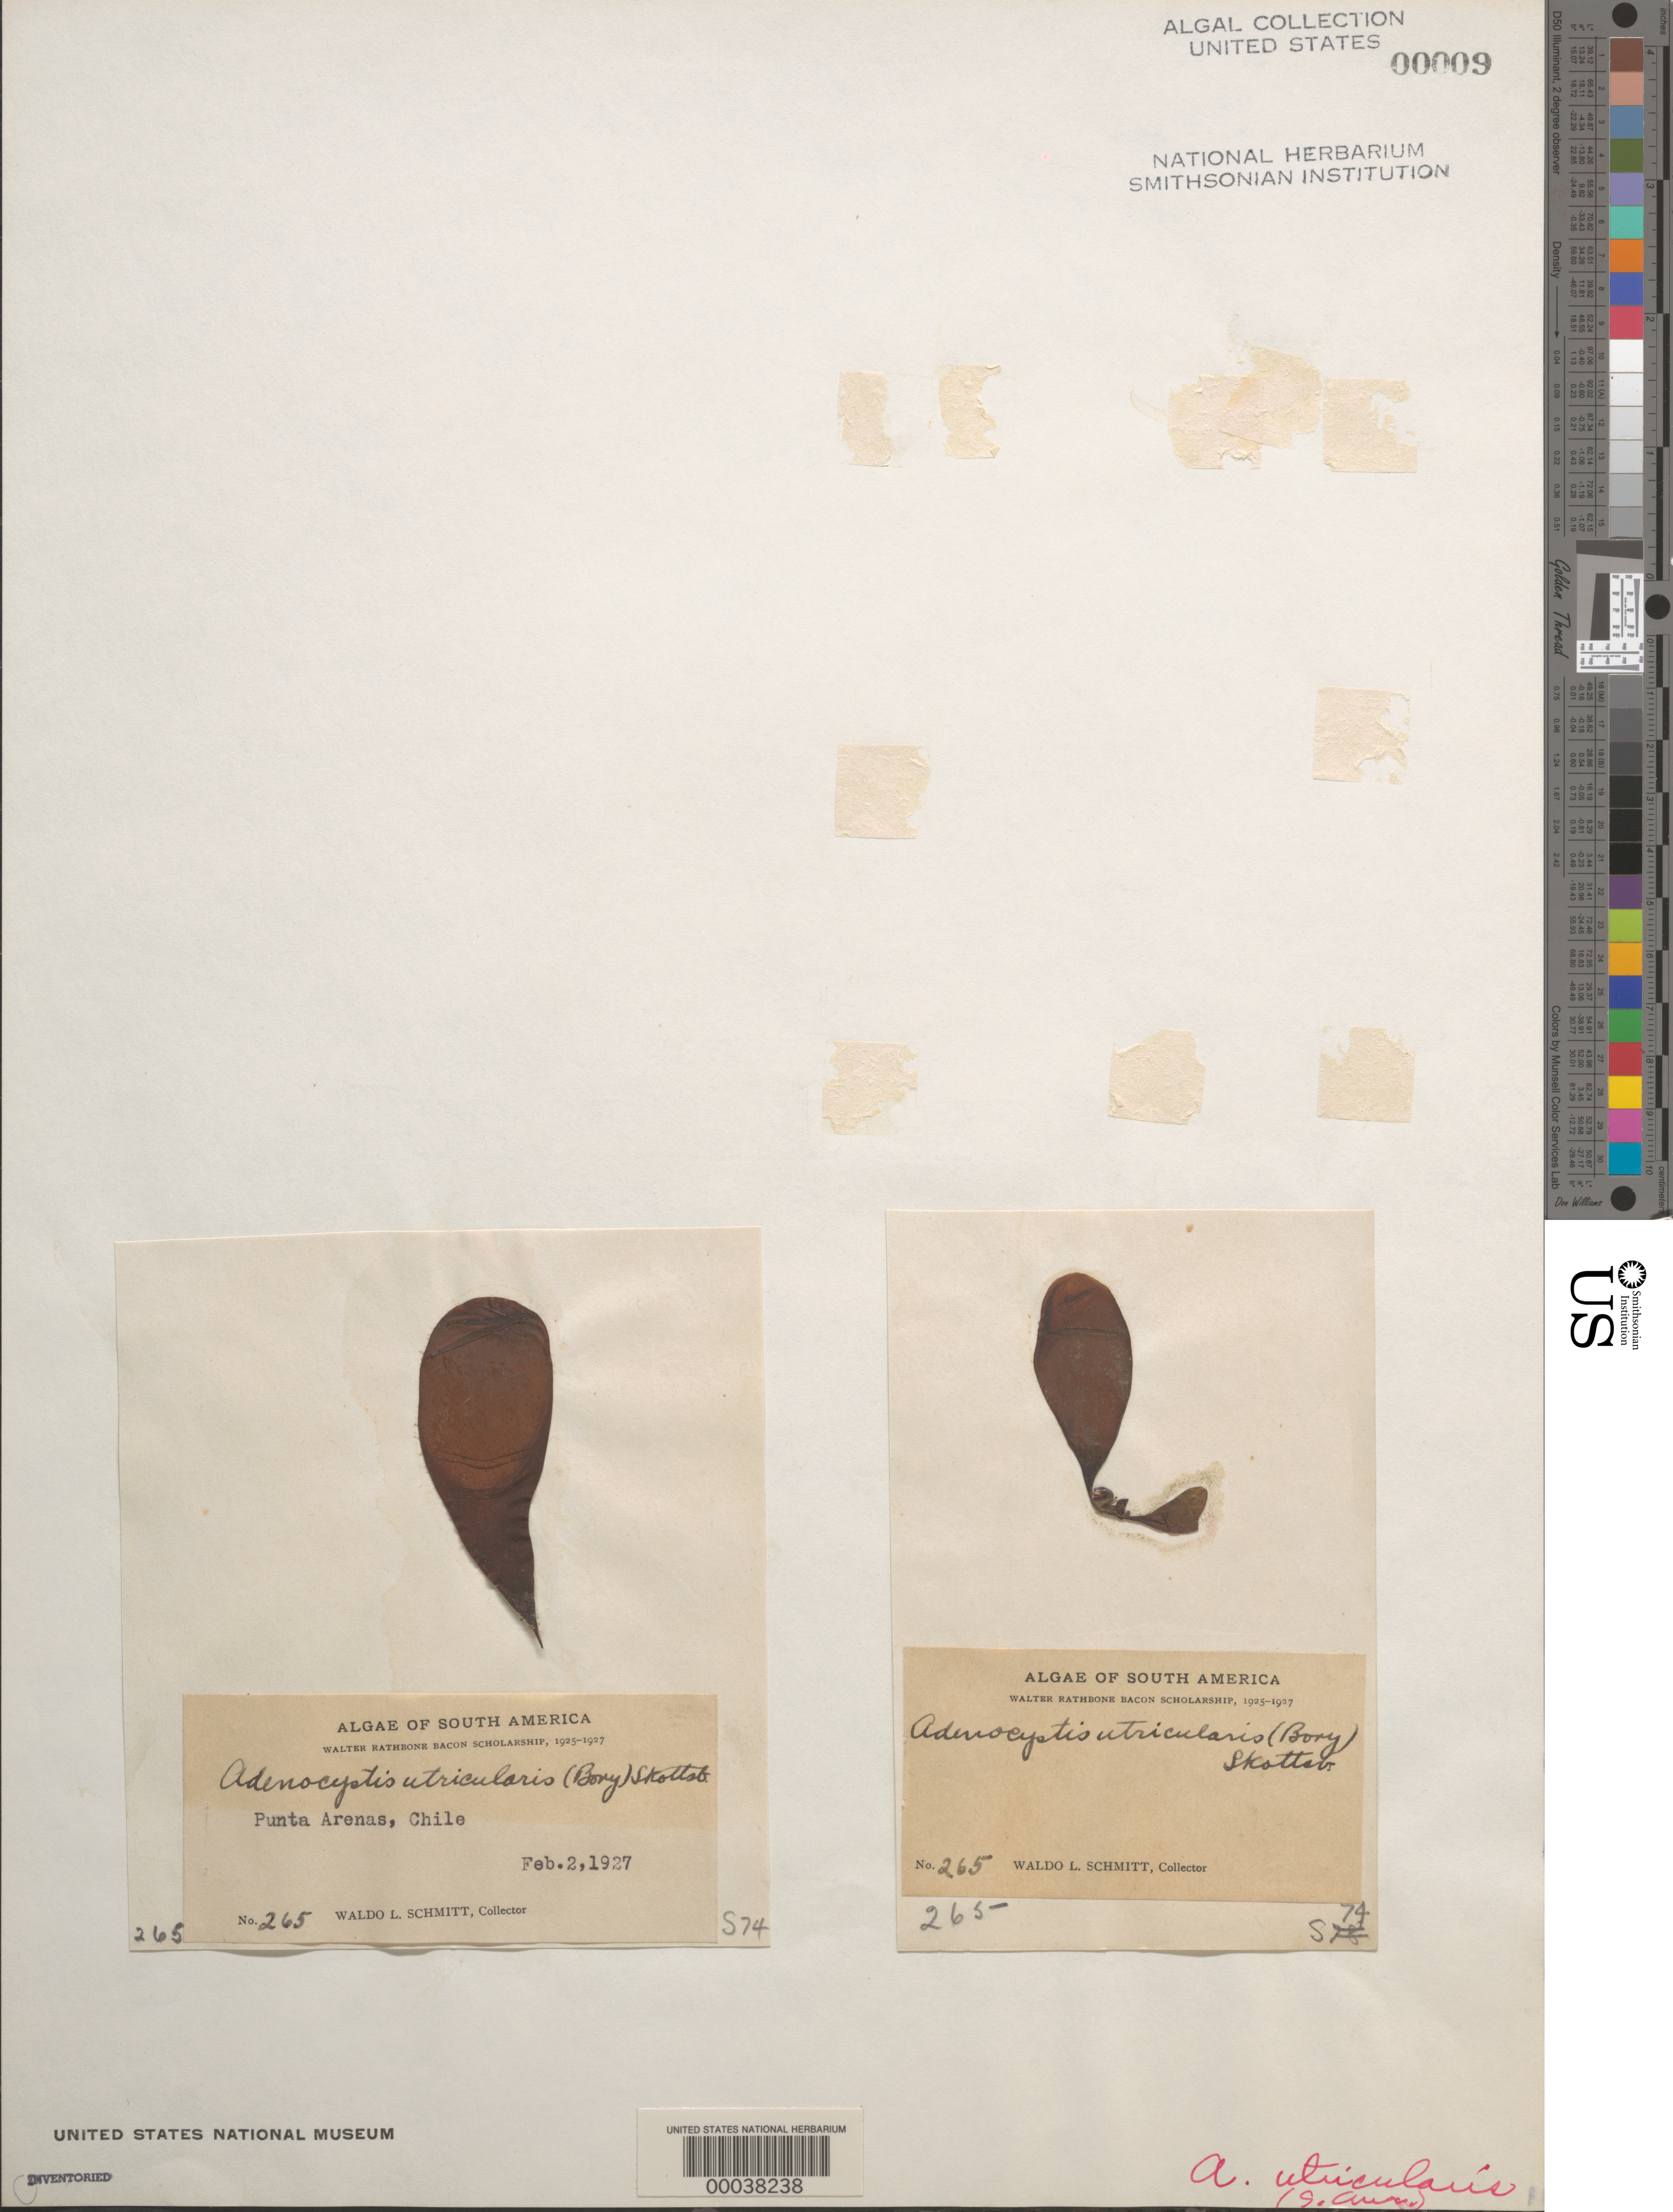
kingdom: Chromista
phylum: Ochrophyta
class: Phaeophyceae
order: Ectocarpales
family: Adenocystaceae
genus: Adenocystis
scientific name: Adenocystis utricularis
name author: (Bory) Skottsberg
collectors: W. L. Schmitt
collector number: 265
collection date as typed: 02 Feb 1927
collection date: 1927-02-02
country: Chile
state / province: Magallanes y de la Antártica Chilena (XII)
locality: Punta Arenas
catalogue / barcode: US 9